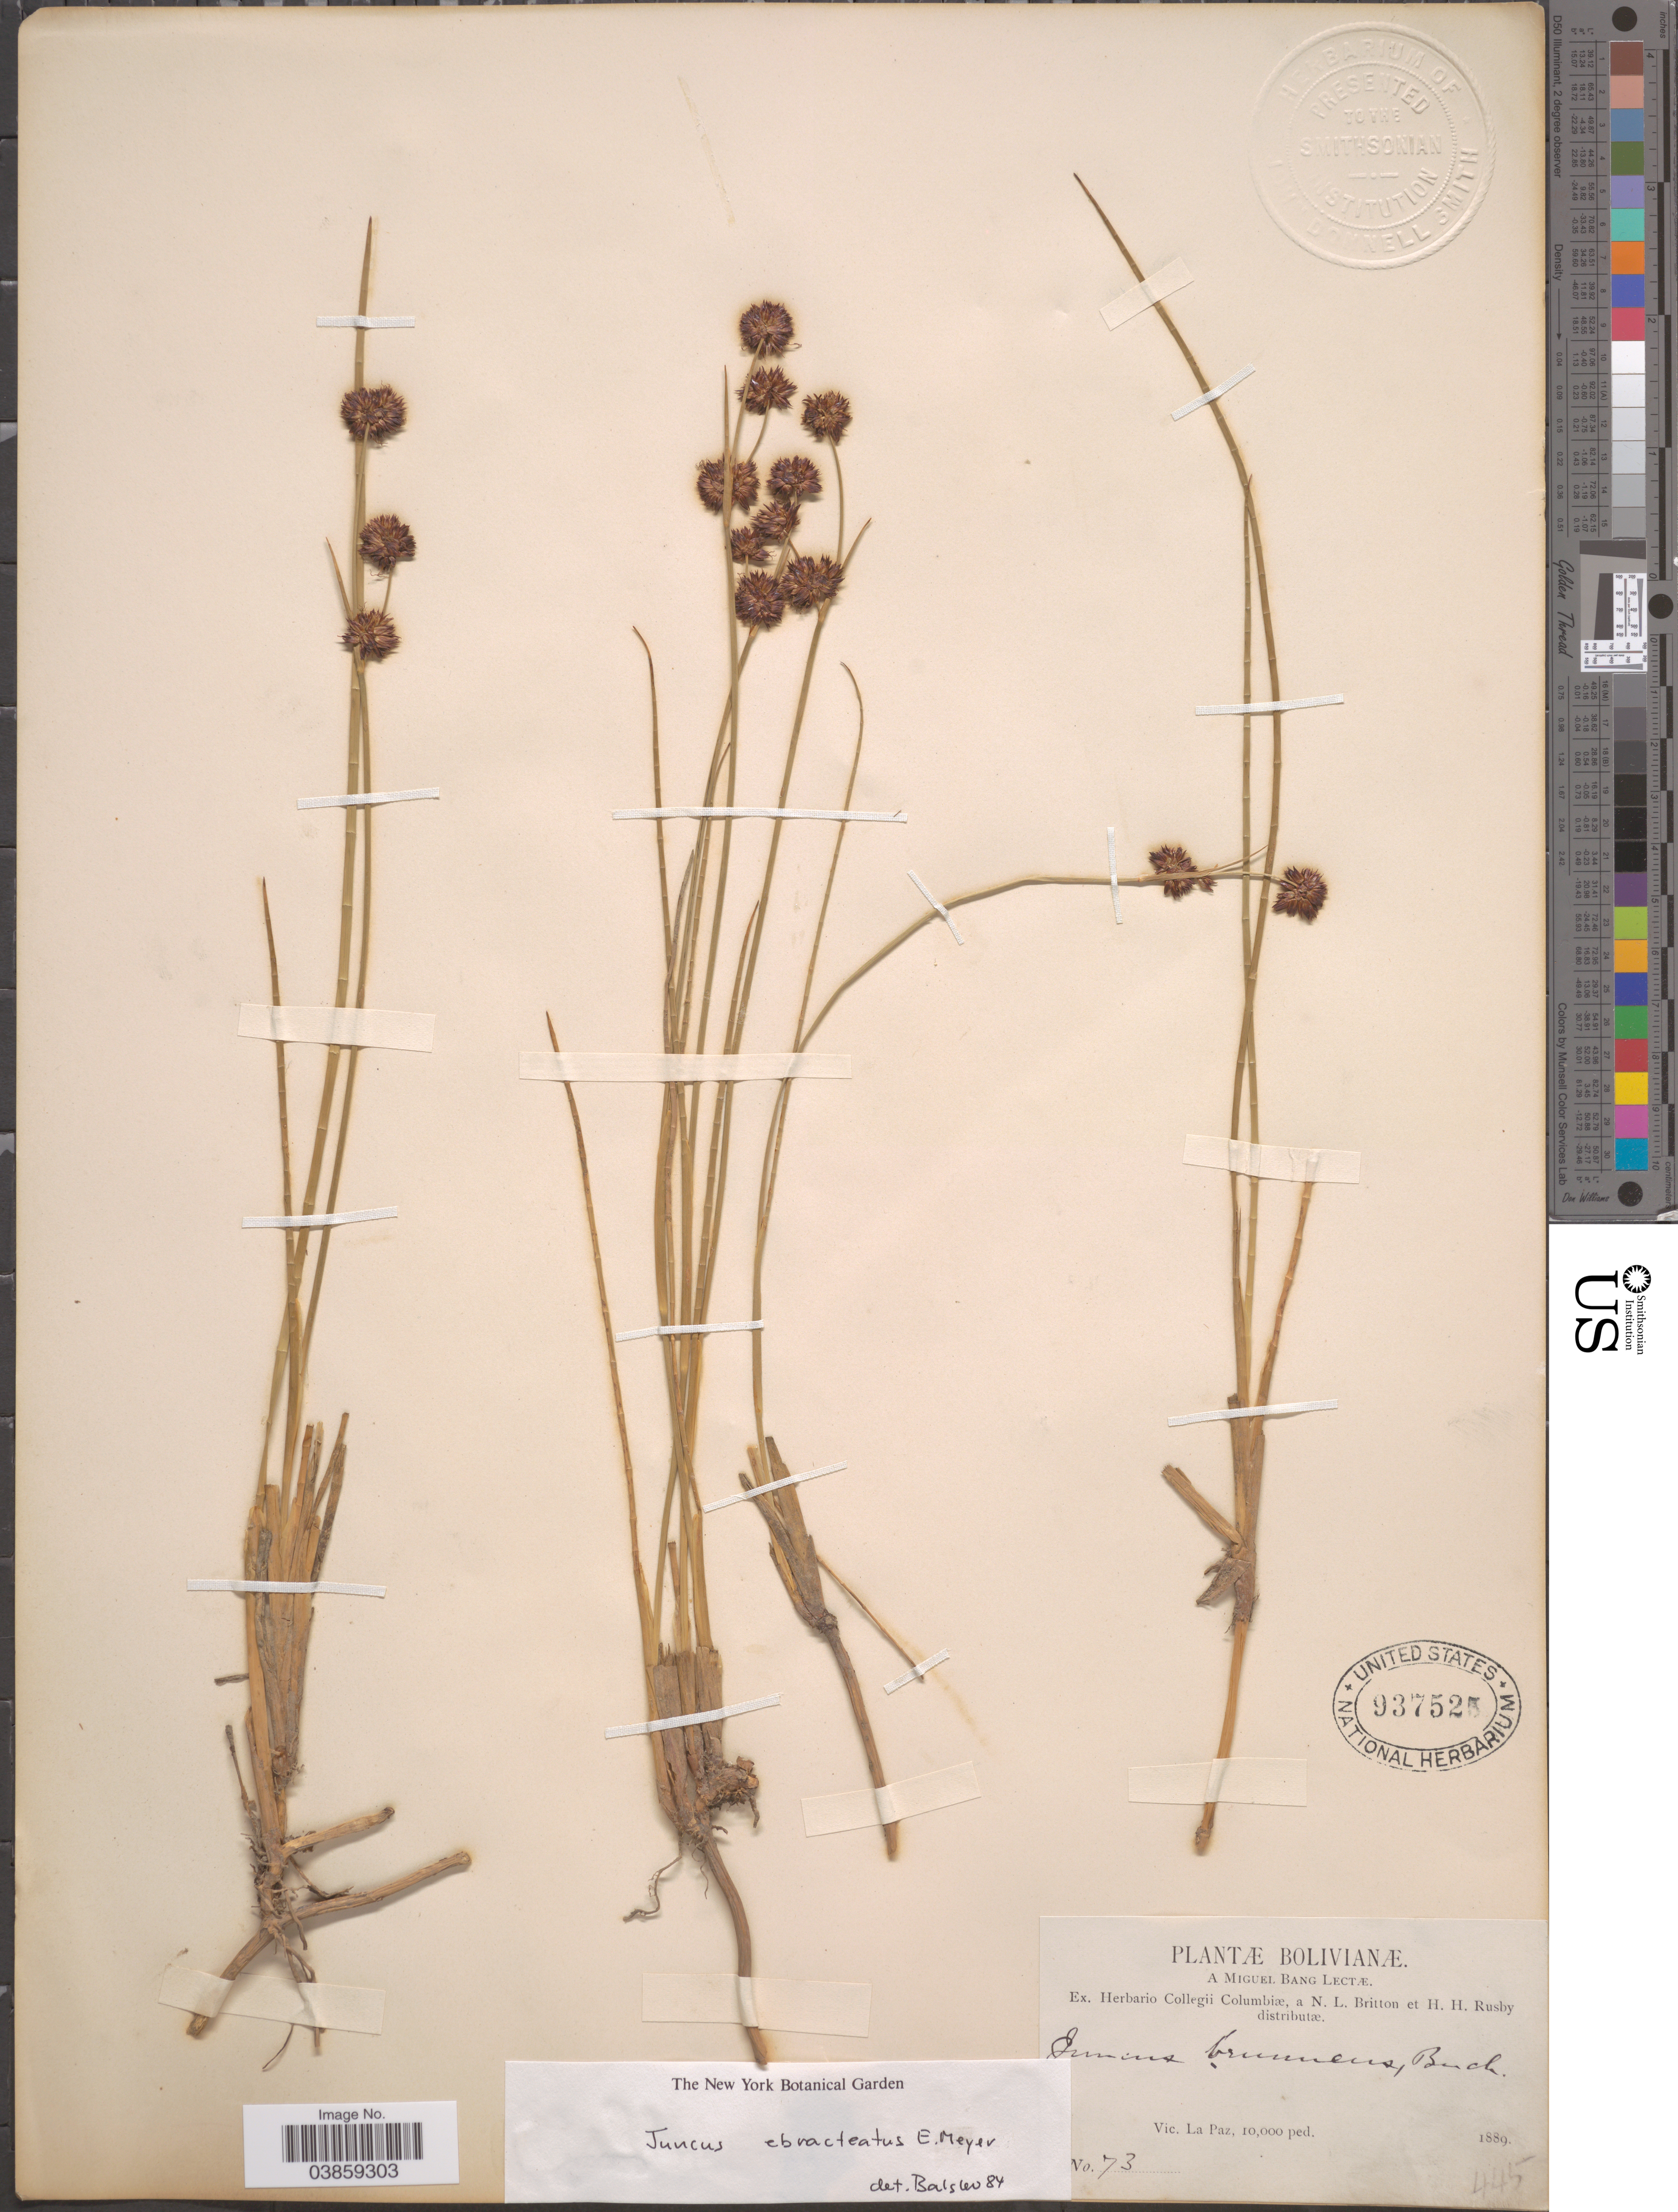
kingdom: Plantae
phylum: Tracheophyta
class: Liliopsida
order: Poales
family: Juncaceae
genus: Juncus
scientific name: Juncus ebracteatus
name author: E. Mey.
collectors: M. Bang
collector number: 73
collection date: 1889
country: Bolivia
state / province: La Paz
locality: Vic. La Paz.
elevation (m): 3048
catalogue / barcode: US 937525